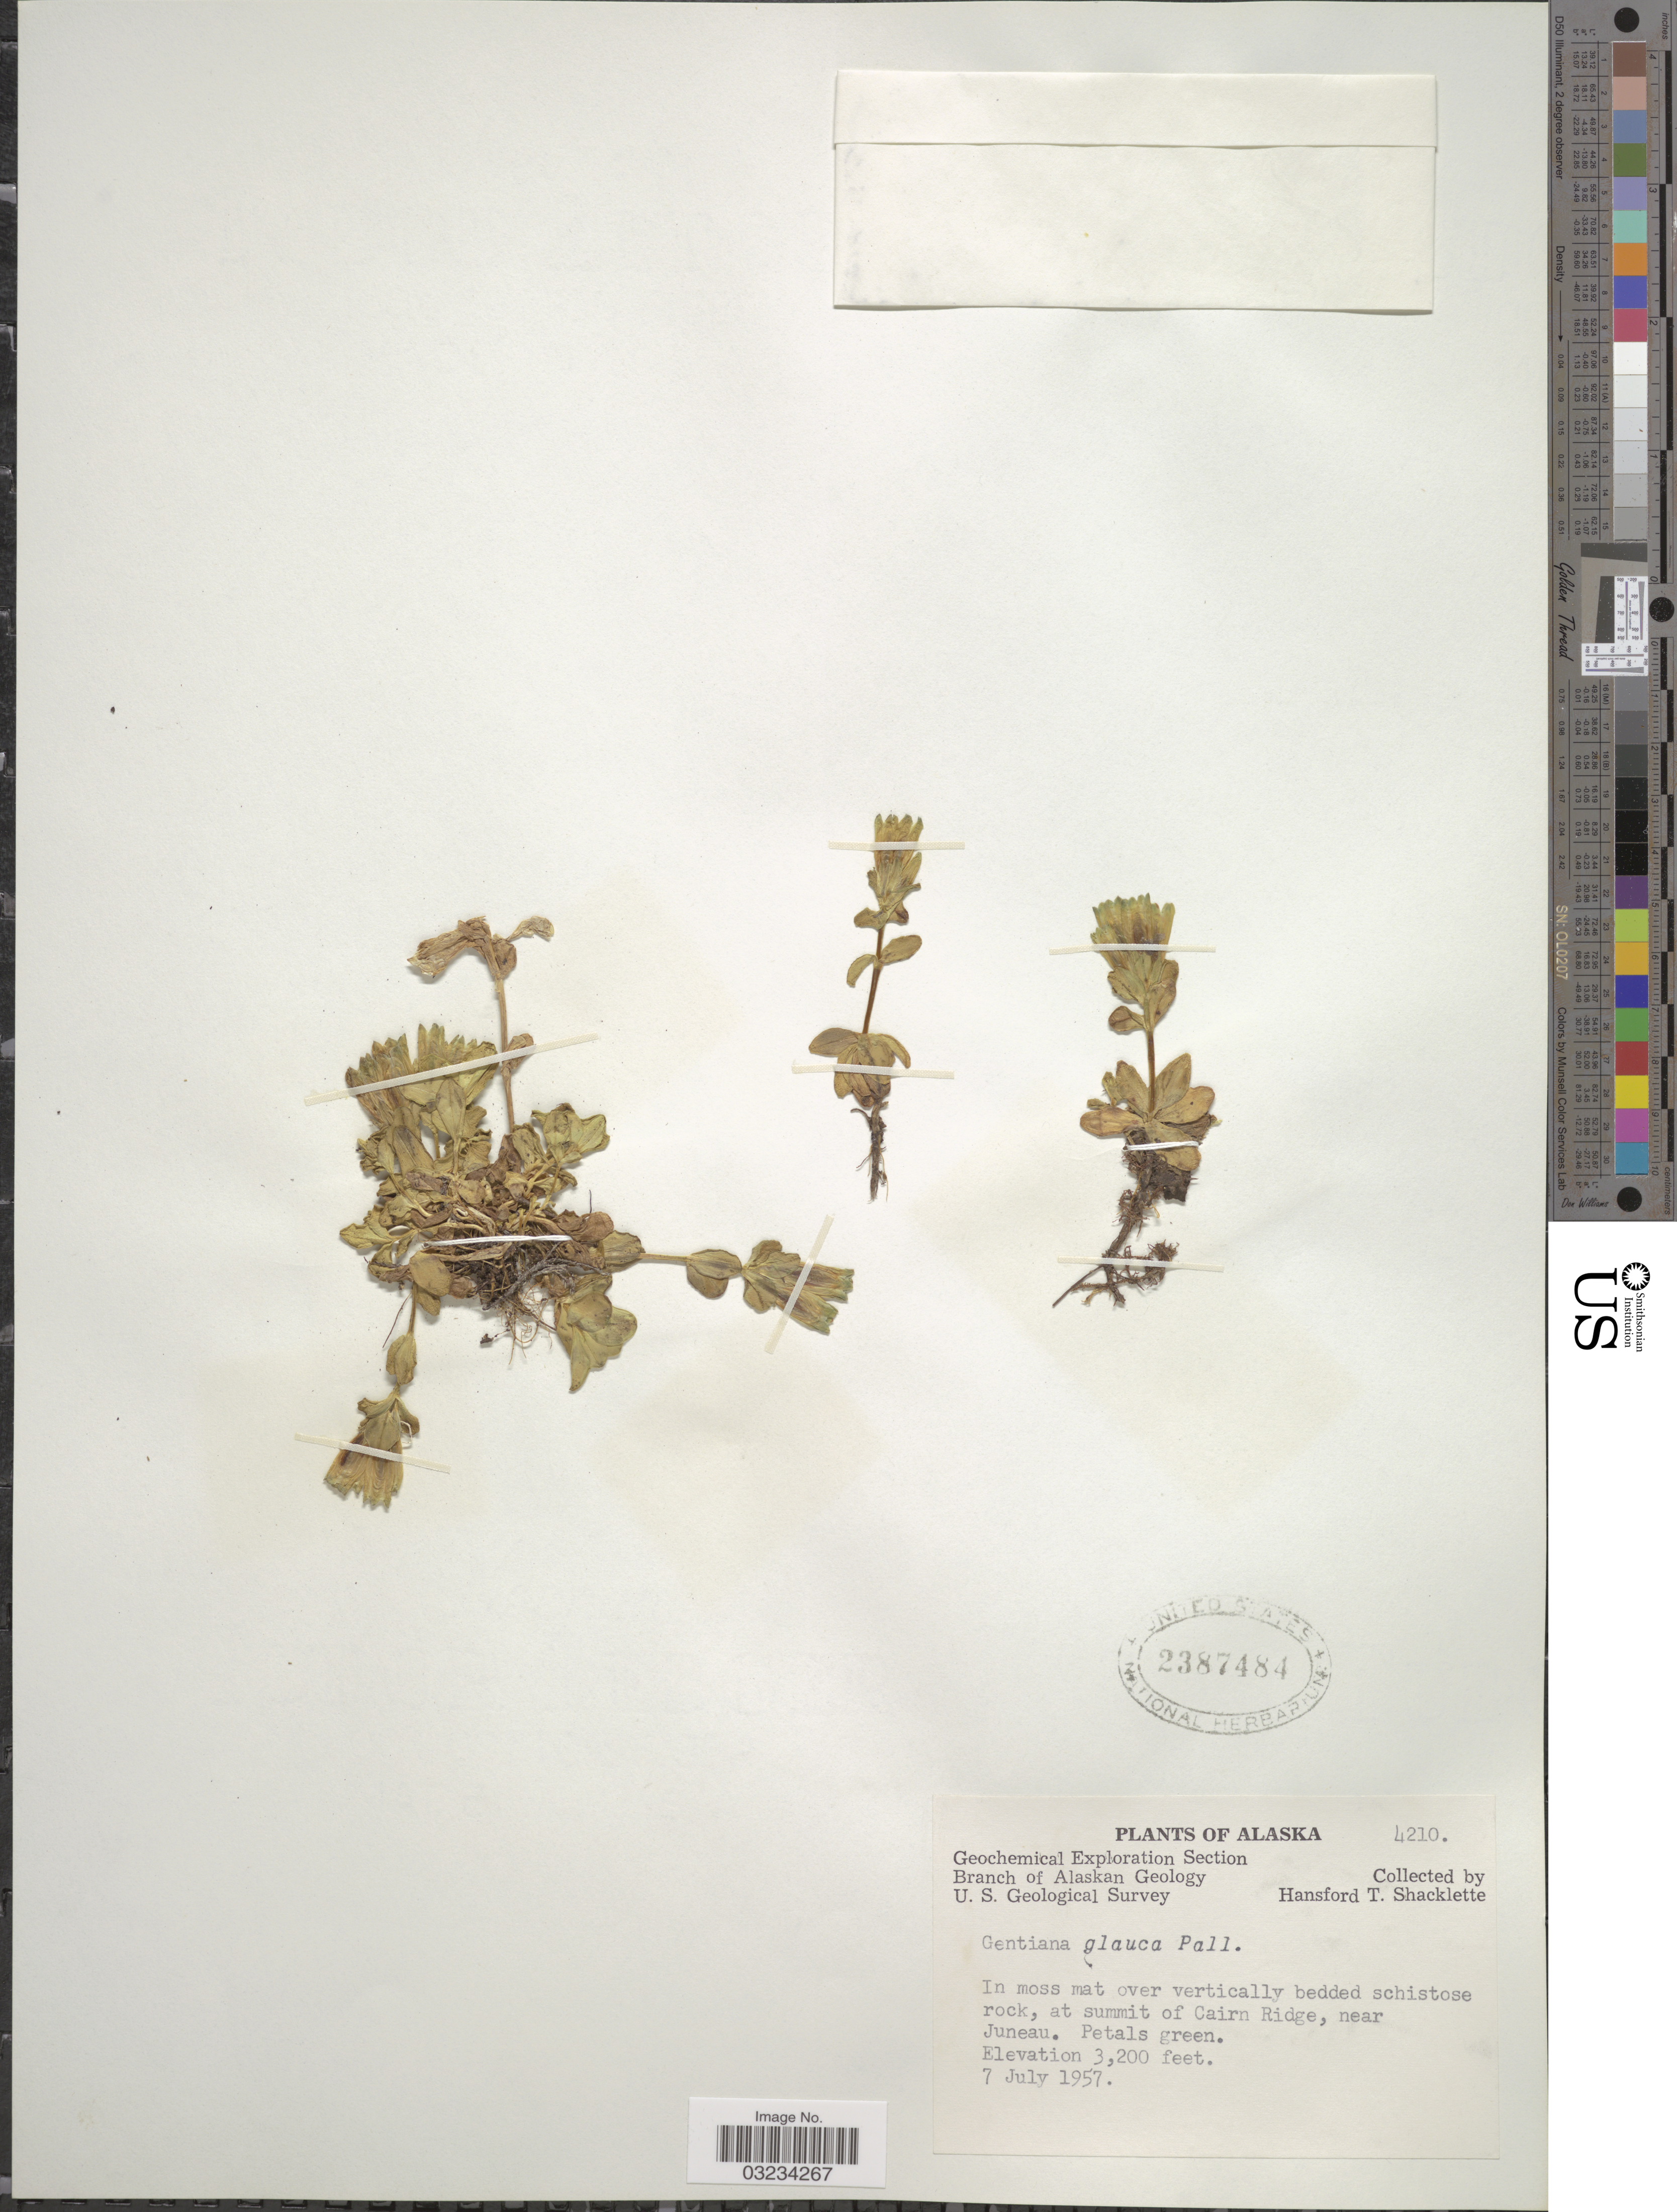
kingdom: Plantae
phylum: Tracheophyta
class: Magnoliopsida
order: Gentianales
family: Gentianaceae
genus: Gentiana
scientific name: Gentiana glauca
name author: Pall.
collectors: H. Shacklette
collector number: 4210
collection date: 1957-07-07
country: United States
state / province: Alaska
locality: At summit of Cairn Ridge, near Juneau.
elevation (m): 975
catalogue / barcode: US 2387484